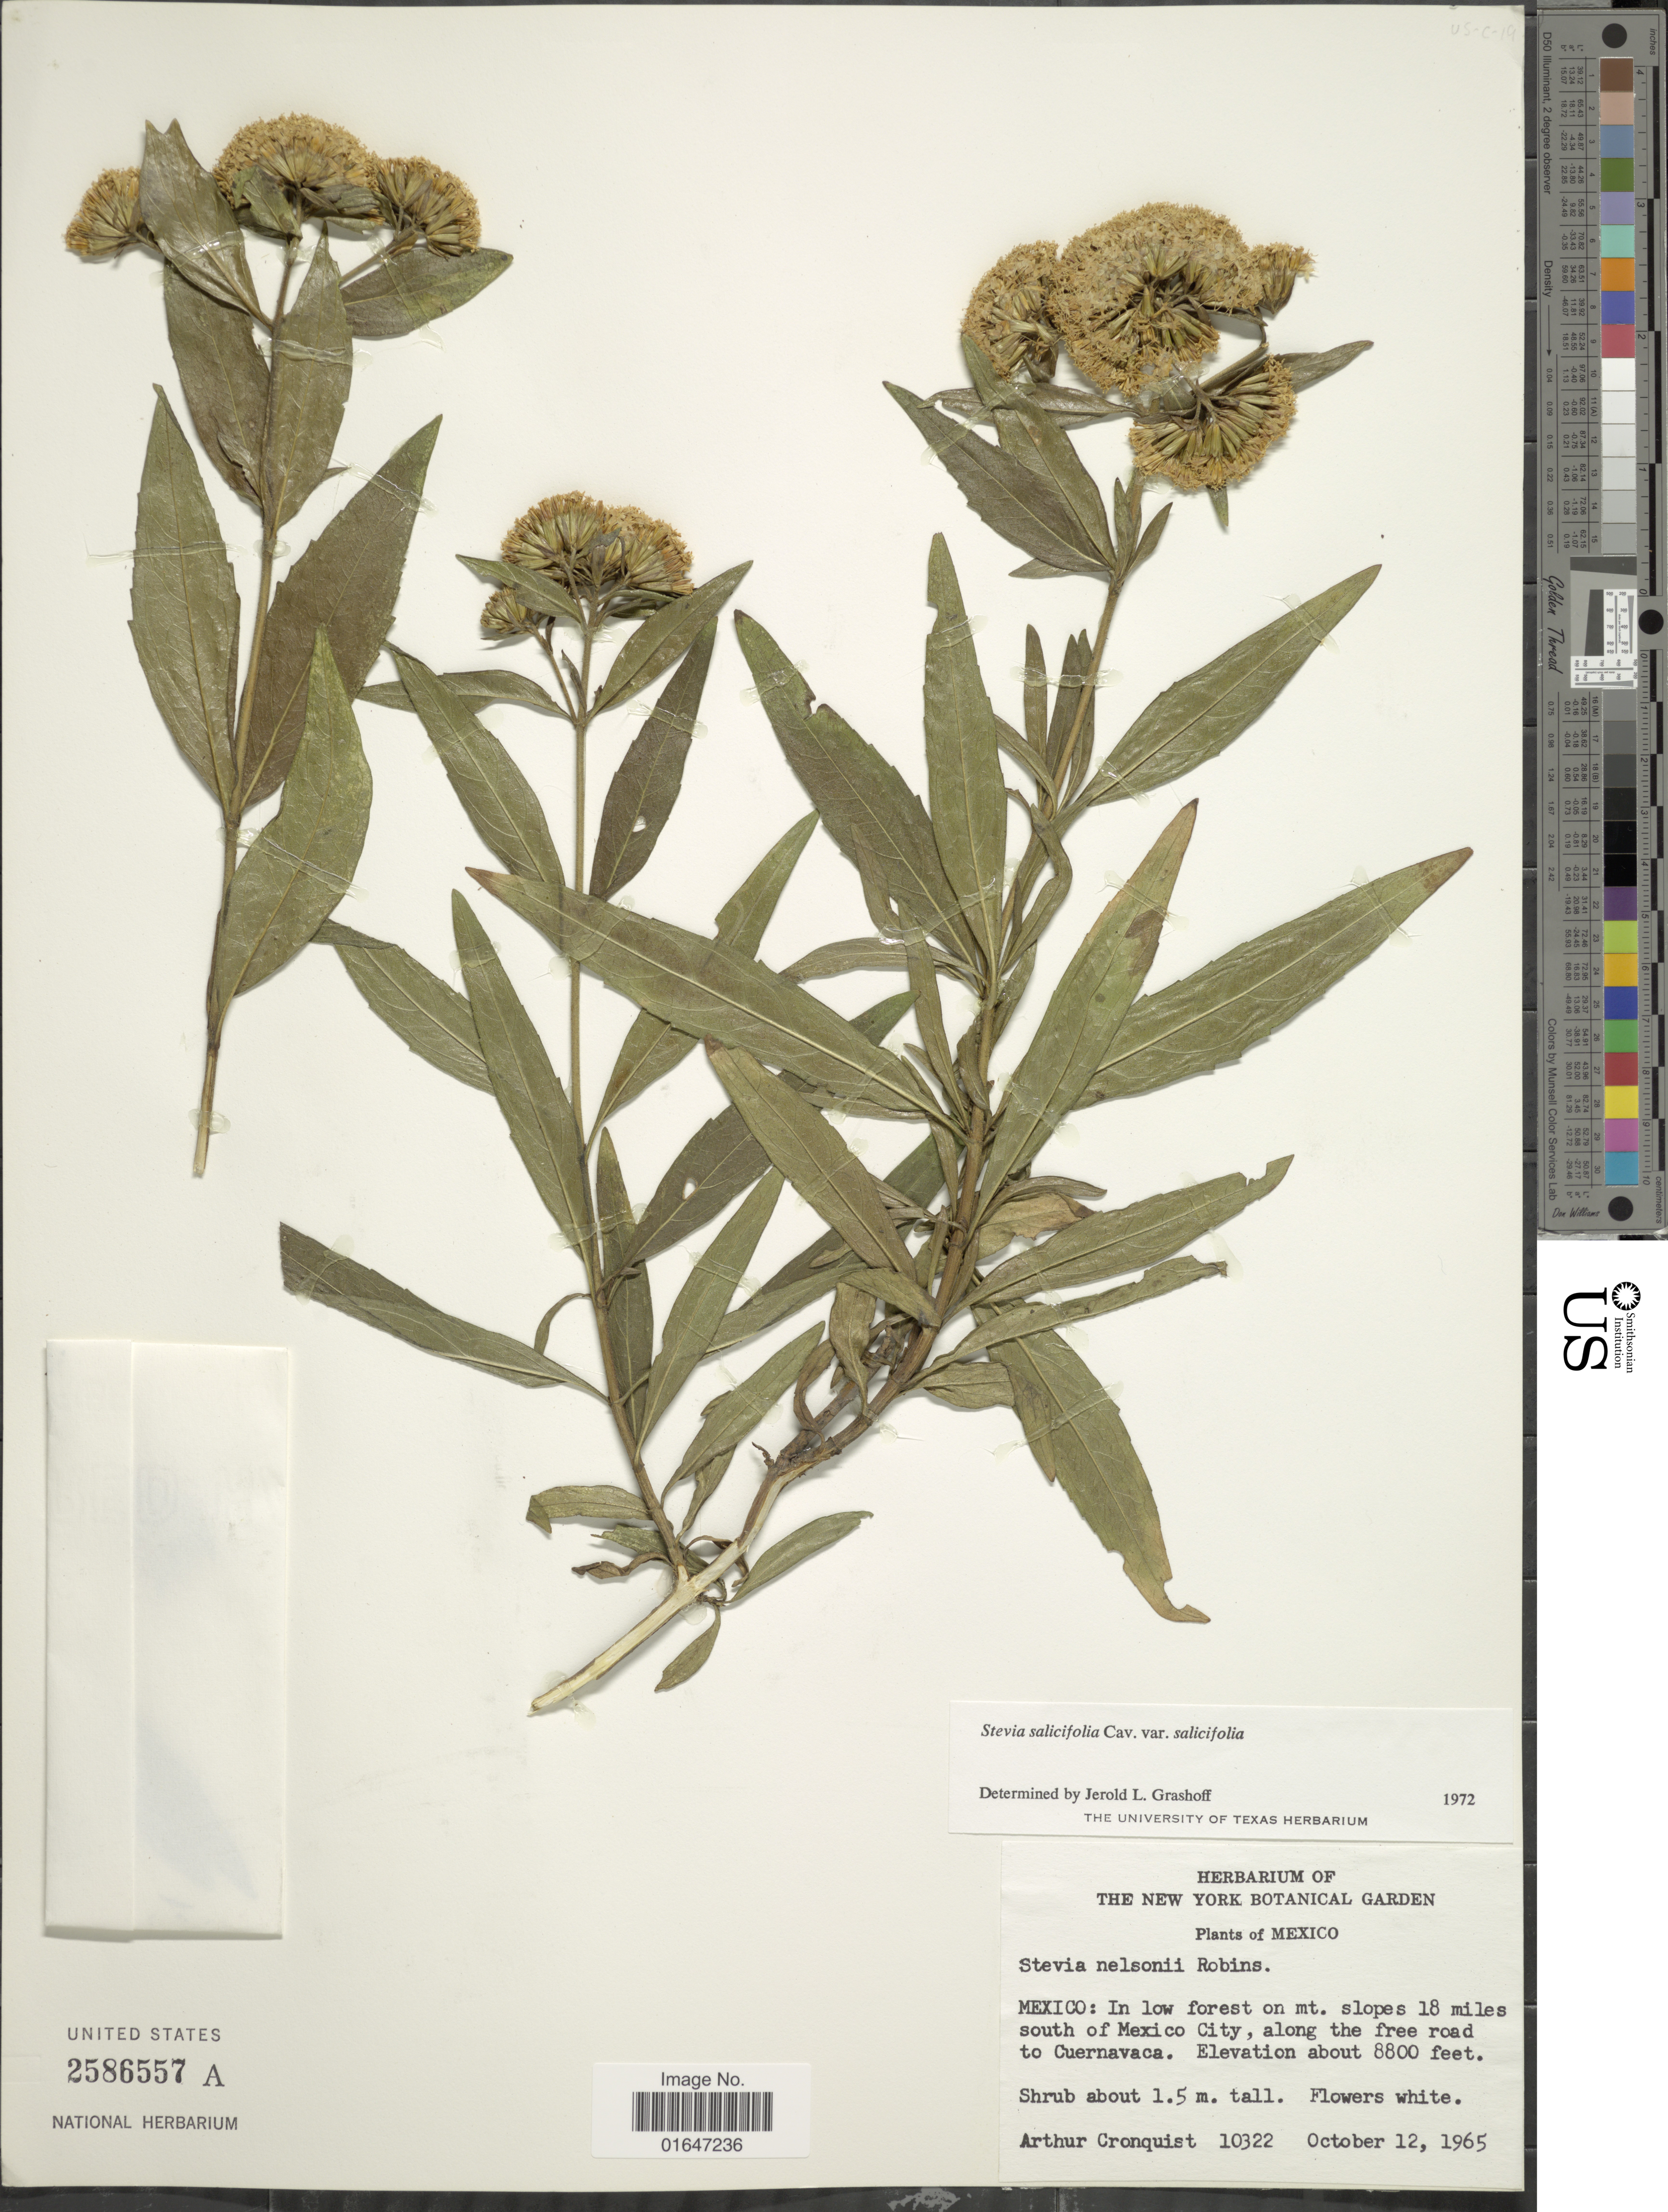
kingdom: Plantae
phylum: Tracheophyta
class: Magnoliopsida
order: Asterales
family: Asteraceae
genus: Stevia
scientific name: Stevia salicifolia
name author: Cav.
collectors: A. J. Cronquist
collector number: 10322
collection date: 1965-10-12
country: Mexico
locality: In low forest on mt. slopes 18 miles south of Mexico City, along the Free road to Cuernavaca.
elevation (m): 2682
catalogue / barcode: US 2586557A